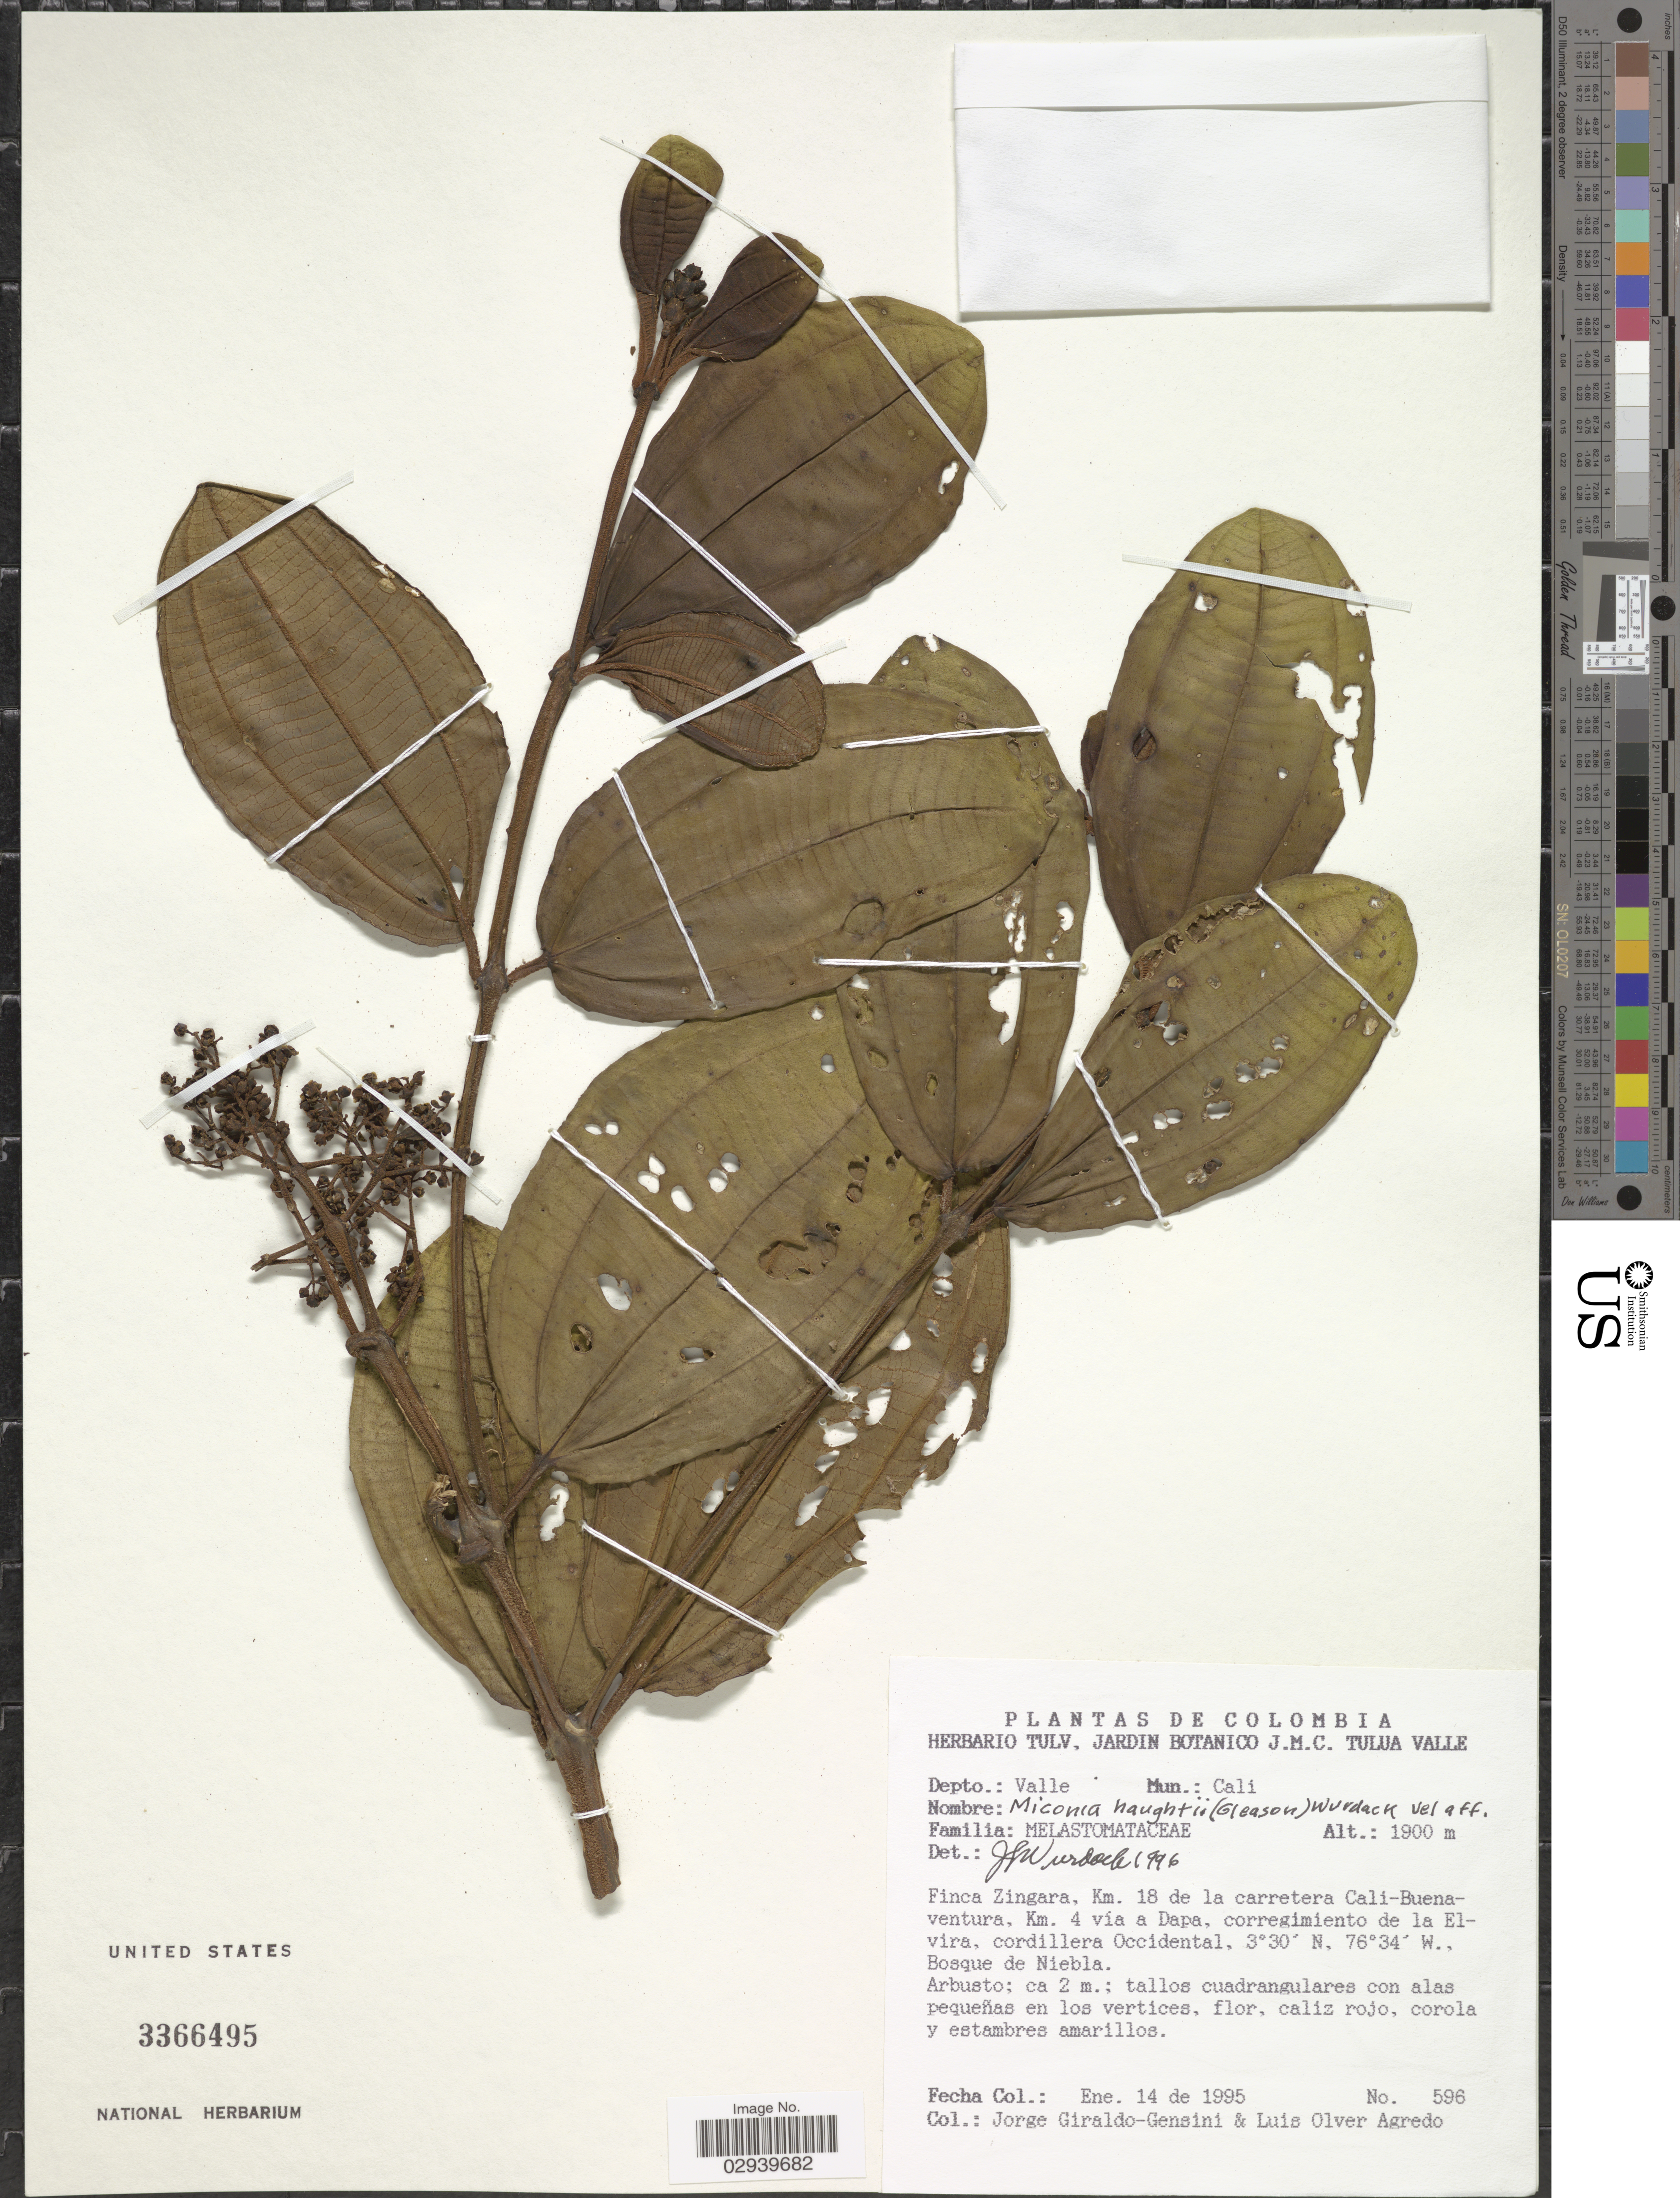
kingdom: Plantae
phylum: Tracheophyta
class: Magnoliopsida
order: Myrtales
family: Melastomataceae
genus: Miconia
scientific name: Miconia haughtii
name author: (Gleason) Wurdack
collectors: J. Giraldo-Gensini & L. O. Agredo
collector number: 596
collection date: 1995-01-14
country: Colombia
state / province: Valle del Cauca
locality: Depto.: Valle, Mun.: Cali, Finca Zingara, Km. 18 de la carretera Cali-Buena-ventura, Km. 4 via a Dapa, corregimiento de la Elvira, cordillera Occidental. Bosque de Niebla.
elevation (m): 1900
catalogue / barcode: US 3366495